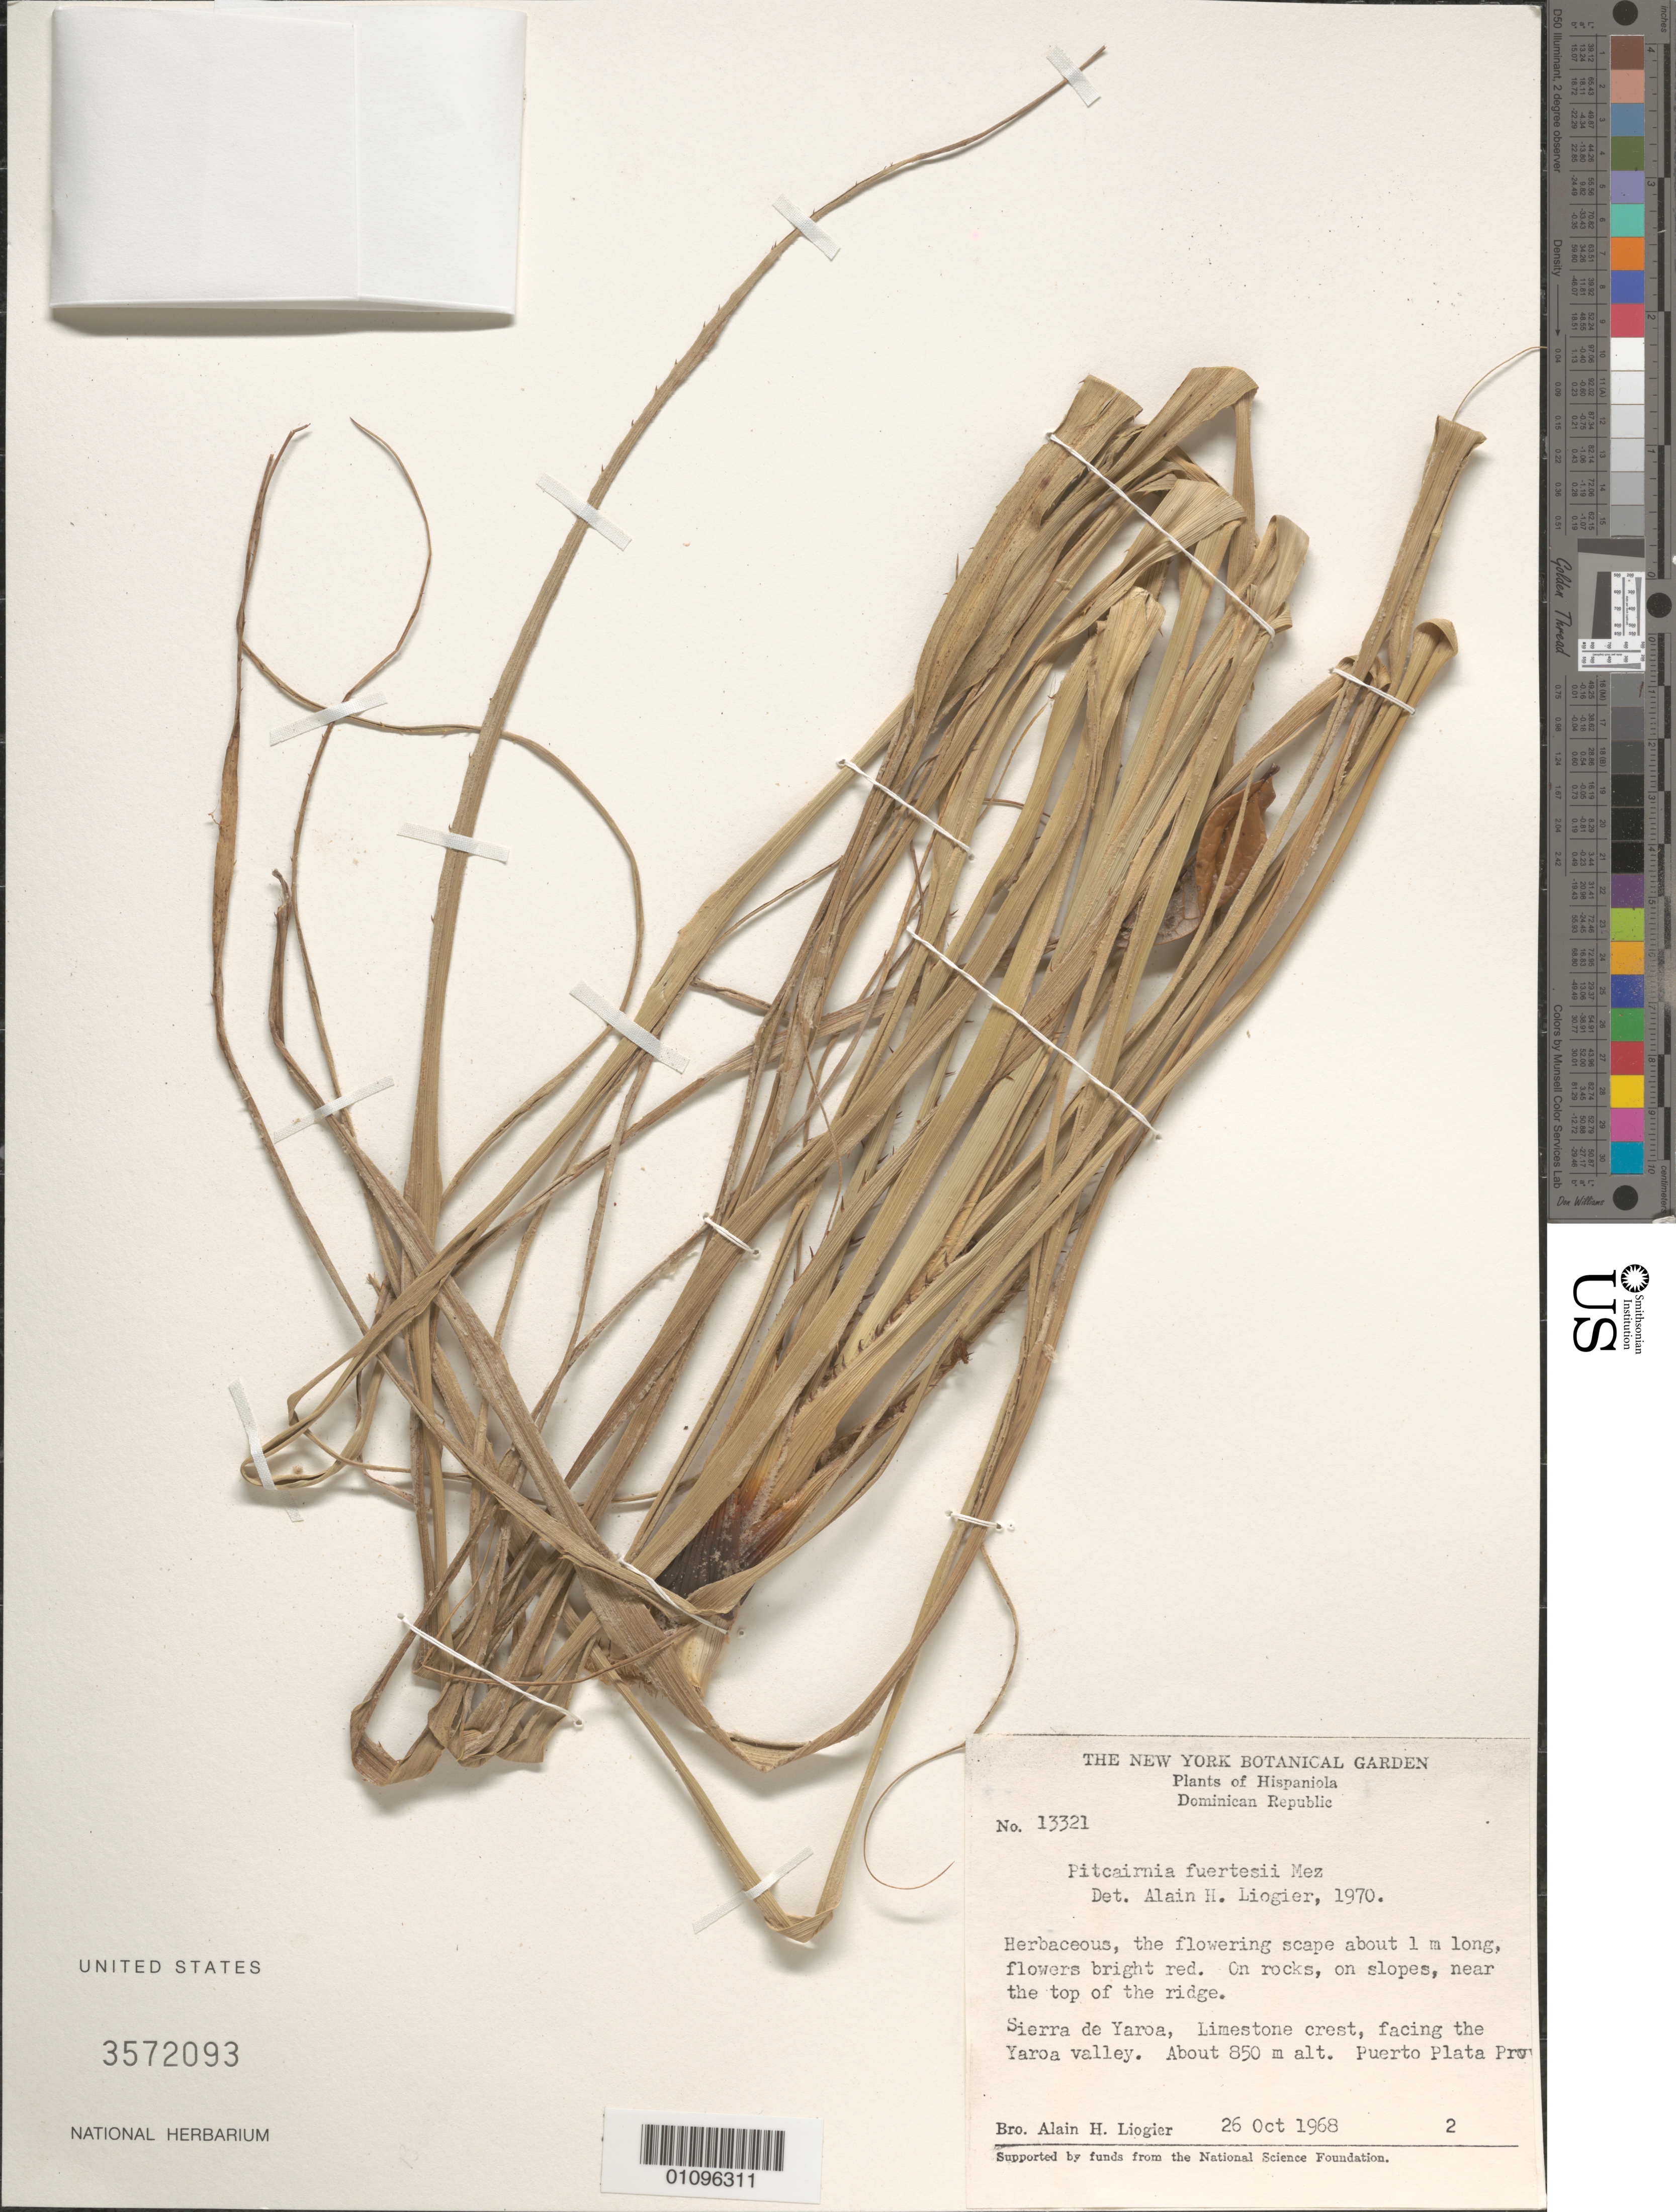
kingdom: Plantae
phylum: Tracheophyta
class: Liliopsida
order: Poales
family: Bromeliaceae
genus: Pitcairnia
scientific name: Pitcairnia fuertesii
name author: Mez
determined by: Liogier, Alain H.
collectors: A. H. Liogier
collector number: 13321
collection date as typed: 26 Oct 1968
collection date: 1968-10-26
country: Dominican Republic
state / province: Puerto Plata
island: Hispaniola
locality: Sierra de Yaroa, Yaroa valley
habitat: Limestone crest; on rocks, on slopes, near the top of the ridge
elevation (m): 850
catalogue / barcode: US 3572093